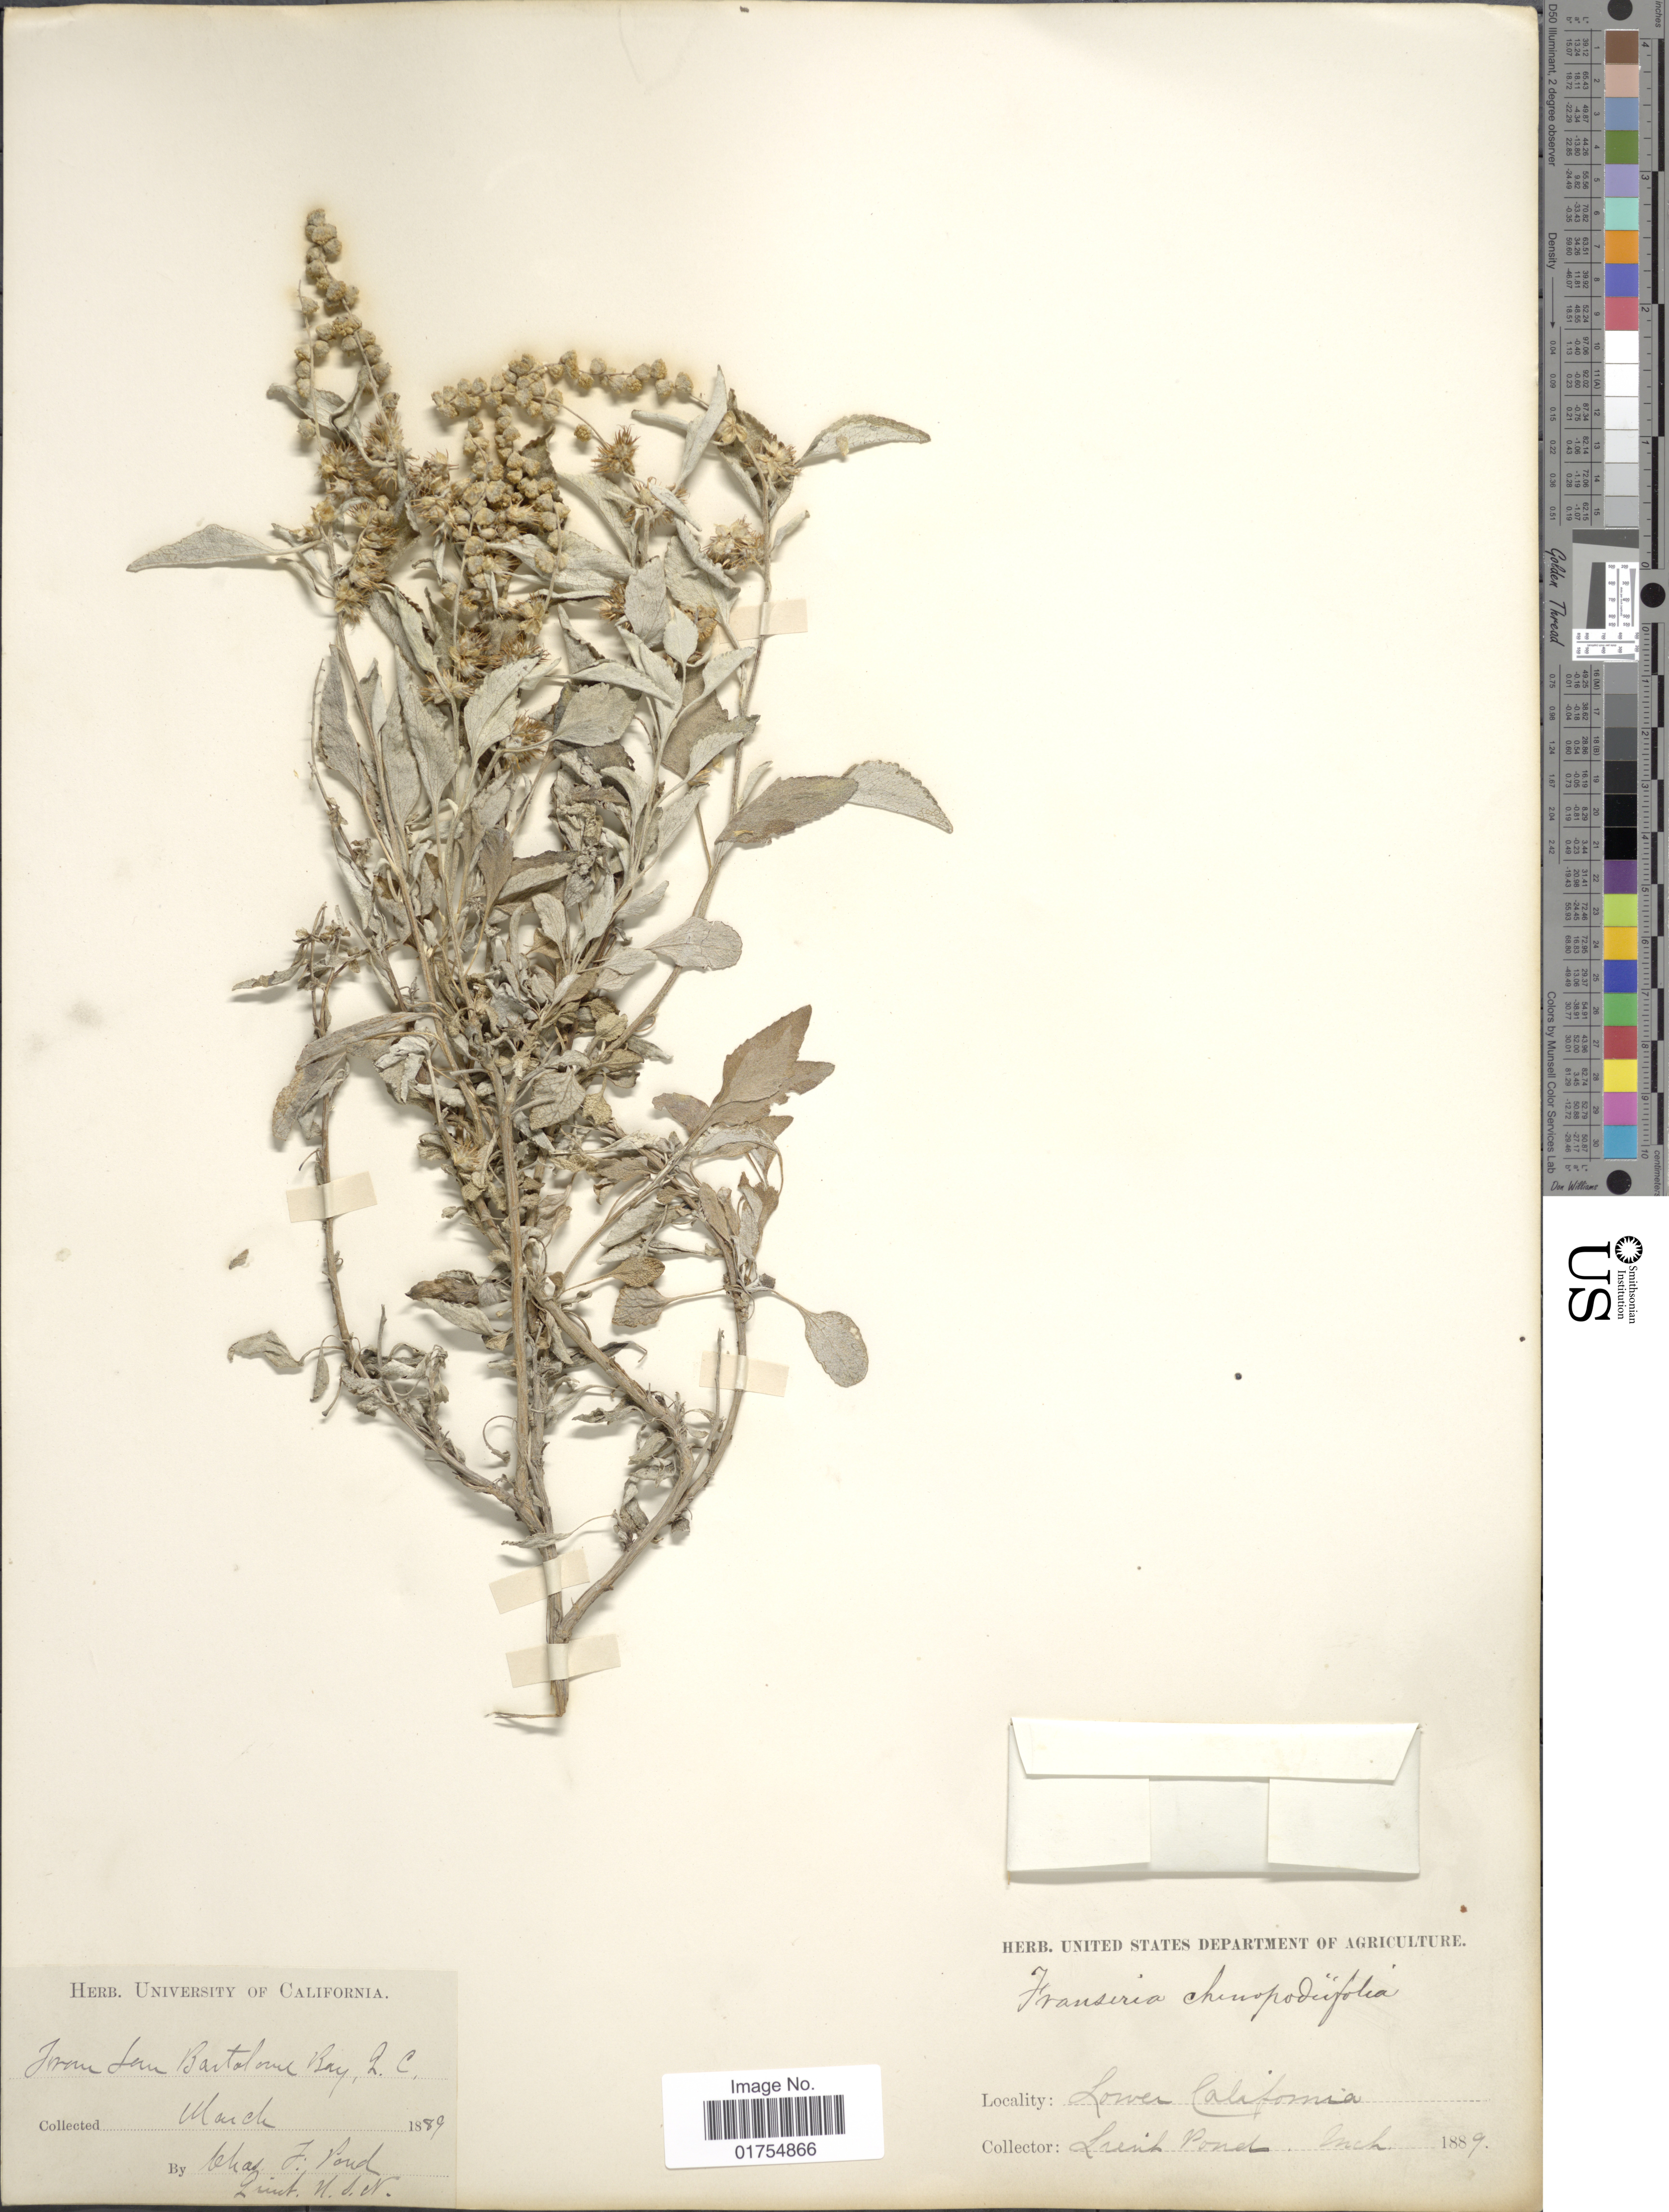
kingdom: Plantae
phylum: Tracheophyta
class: Magnoliopsida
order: Asterales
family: Asteraceae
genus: Franseria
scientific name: Franseria chenopodiifolia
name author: Benth.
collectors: C. Pond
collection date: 1889-03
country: Mexico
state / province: Baja California Norte / Baja California Sur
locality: Lower California. San Bartolome Bay.